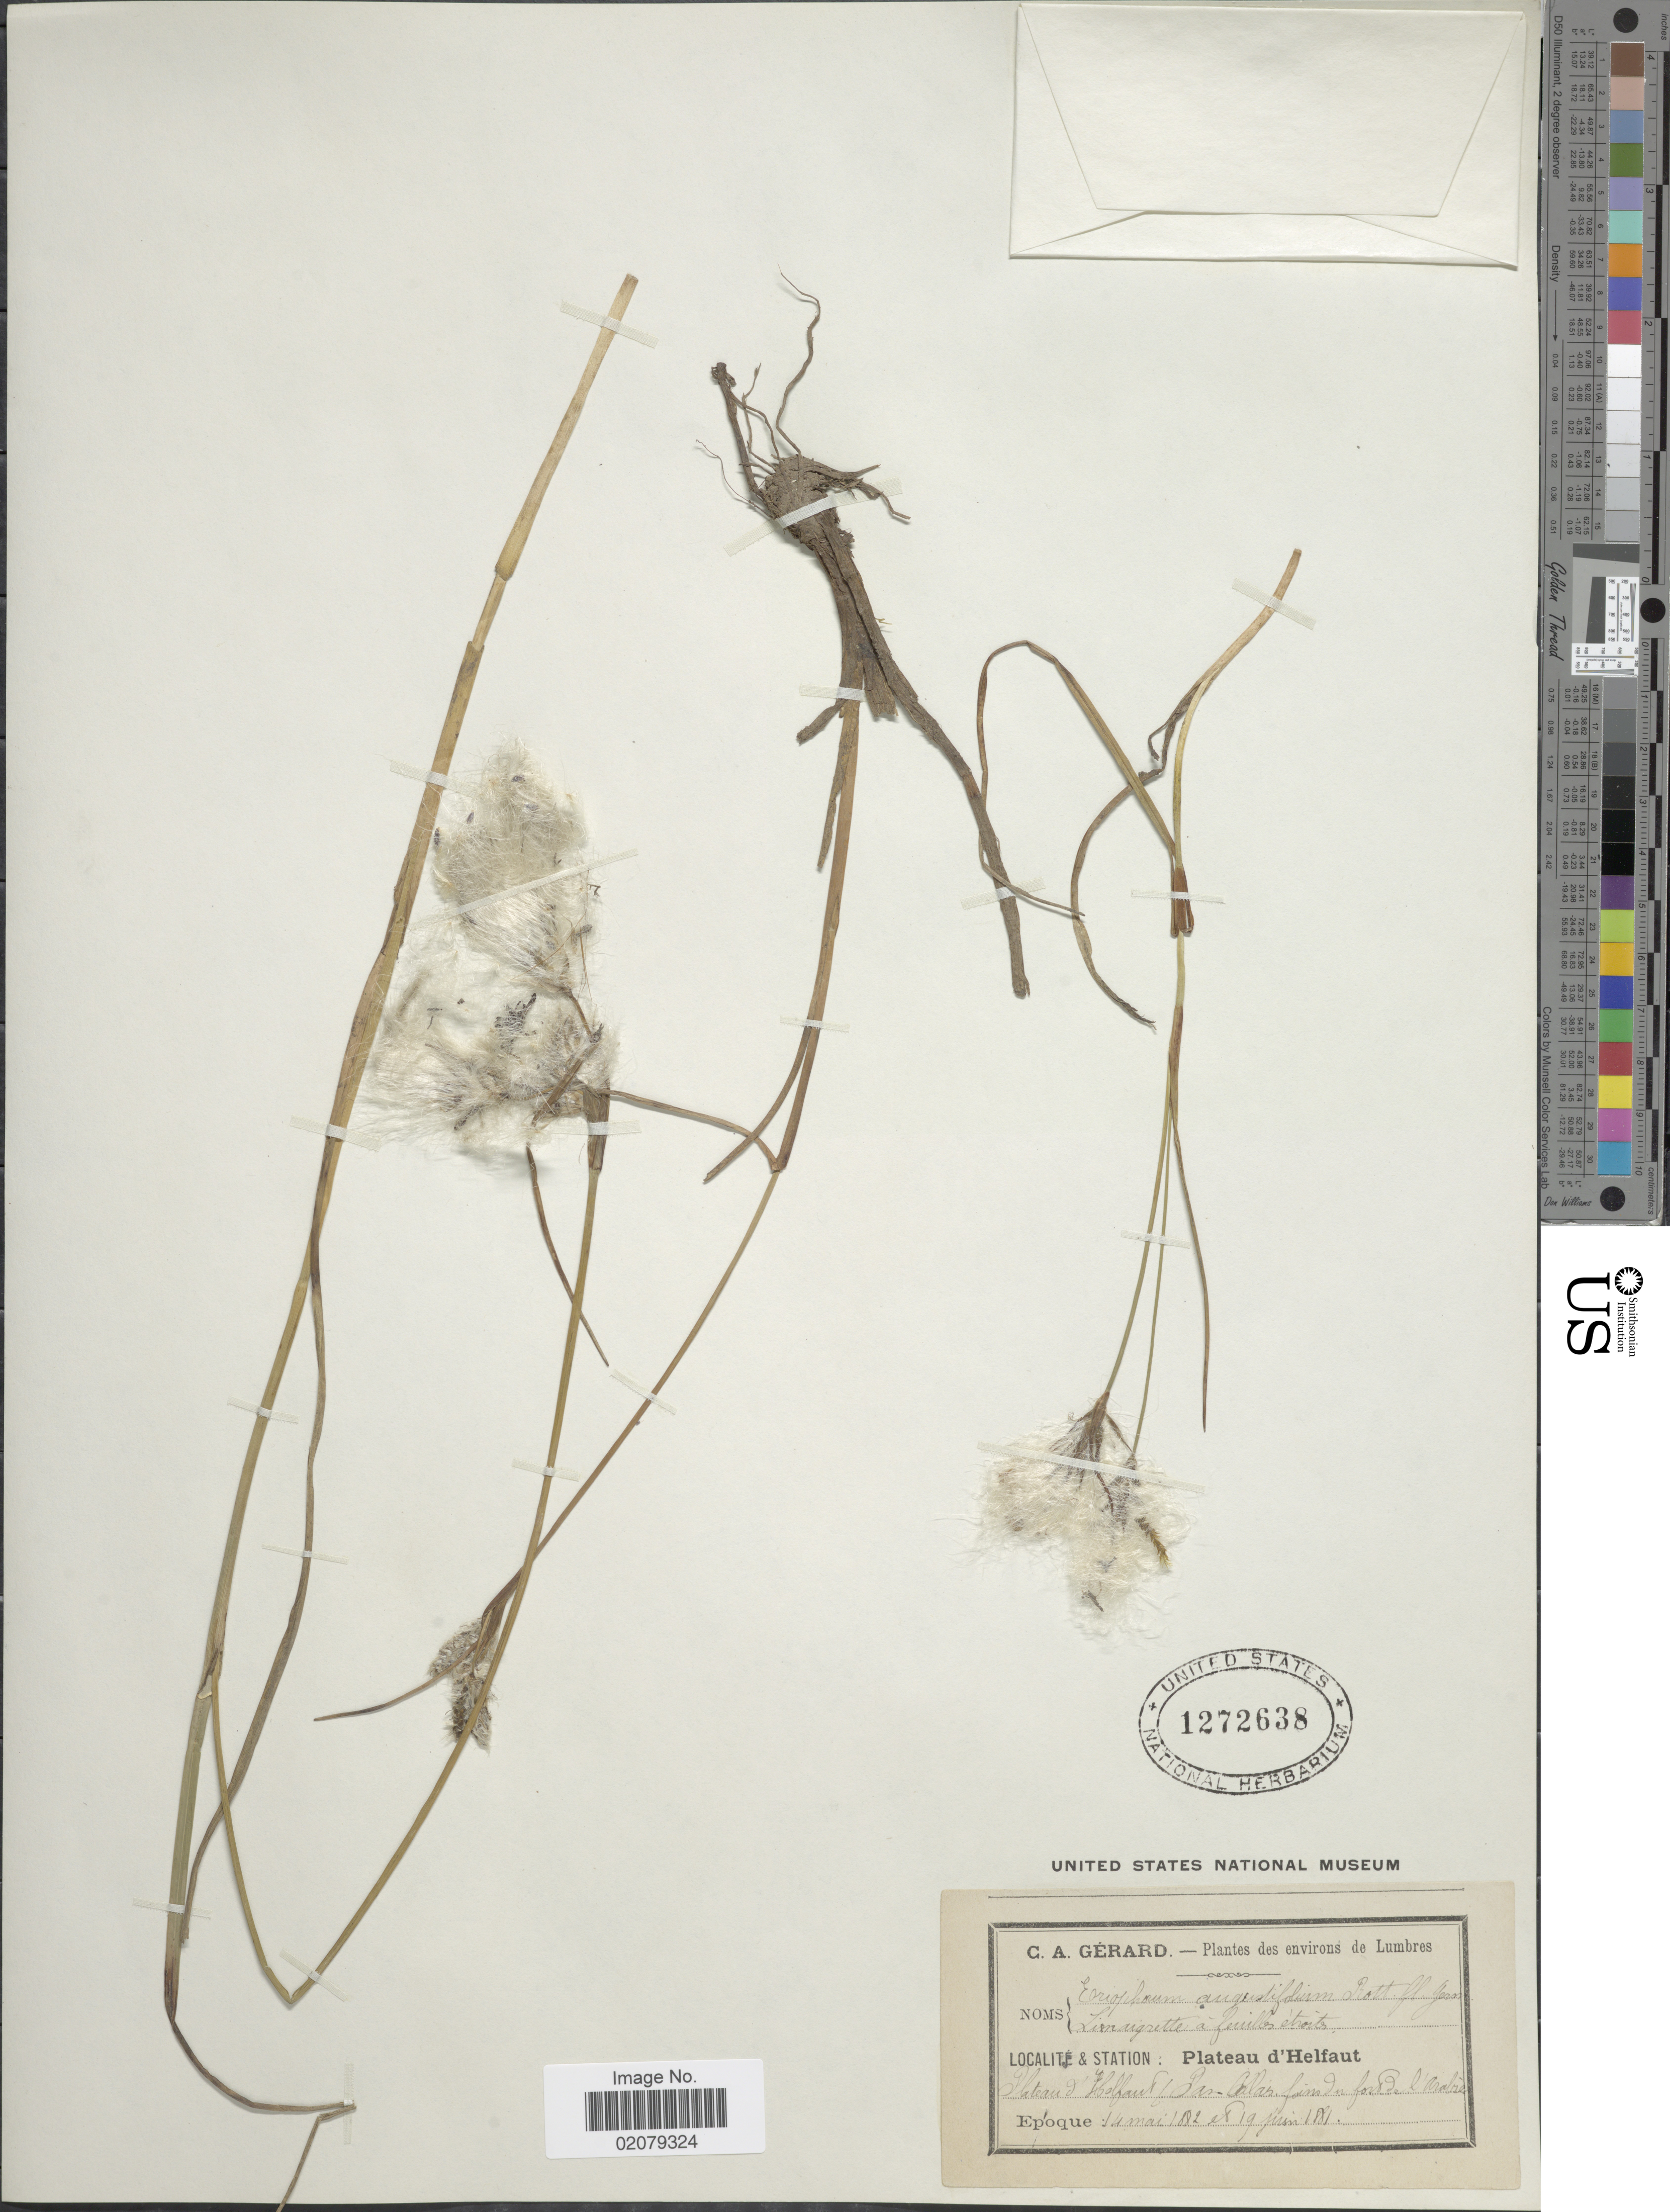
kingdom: Plantae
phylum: Tracheophyta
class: Liliopsida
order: Poales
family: Cyperaceae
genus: Eriophorum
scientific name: Eriophorum angustifolium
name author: Honck.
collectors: C. Gerard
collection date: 1881-06-19/1882-05-14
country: France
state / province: Hauts-de-France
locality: Des environs de Lumbres, Plateau d'Helfaut, Plateau Helfaut, Atlas forme de la fors Bel midway [interpreted]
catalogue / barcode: US 1272638